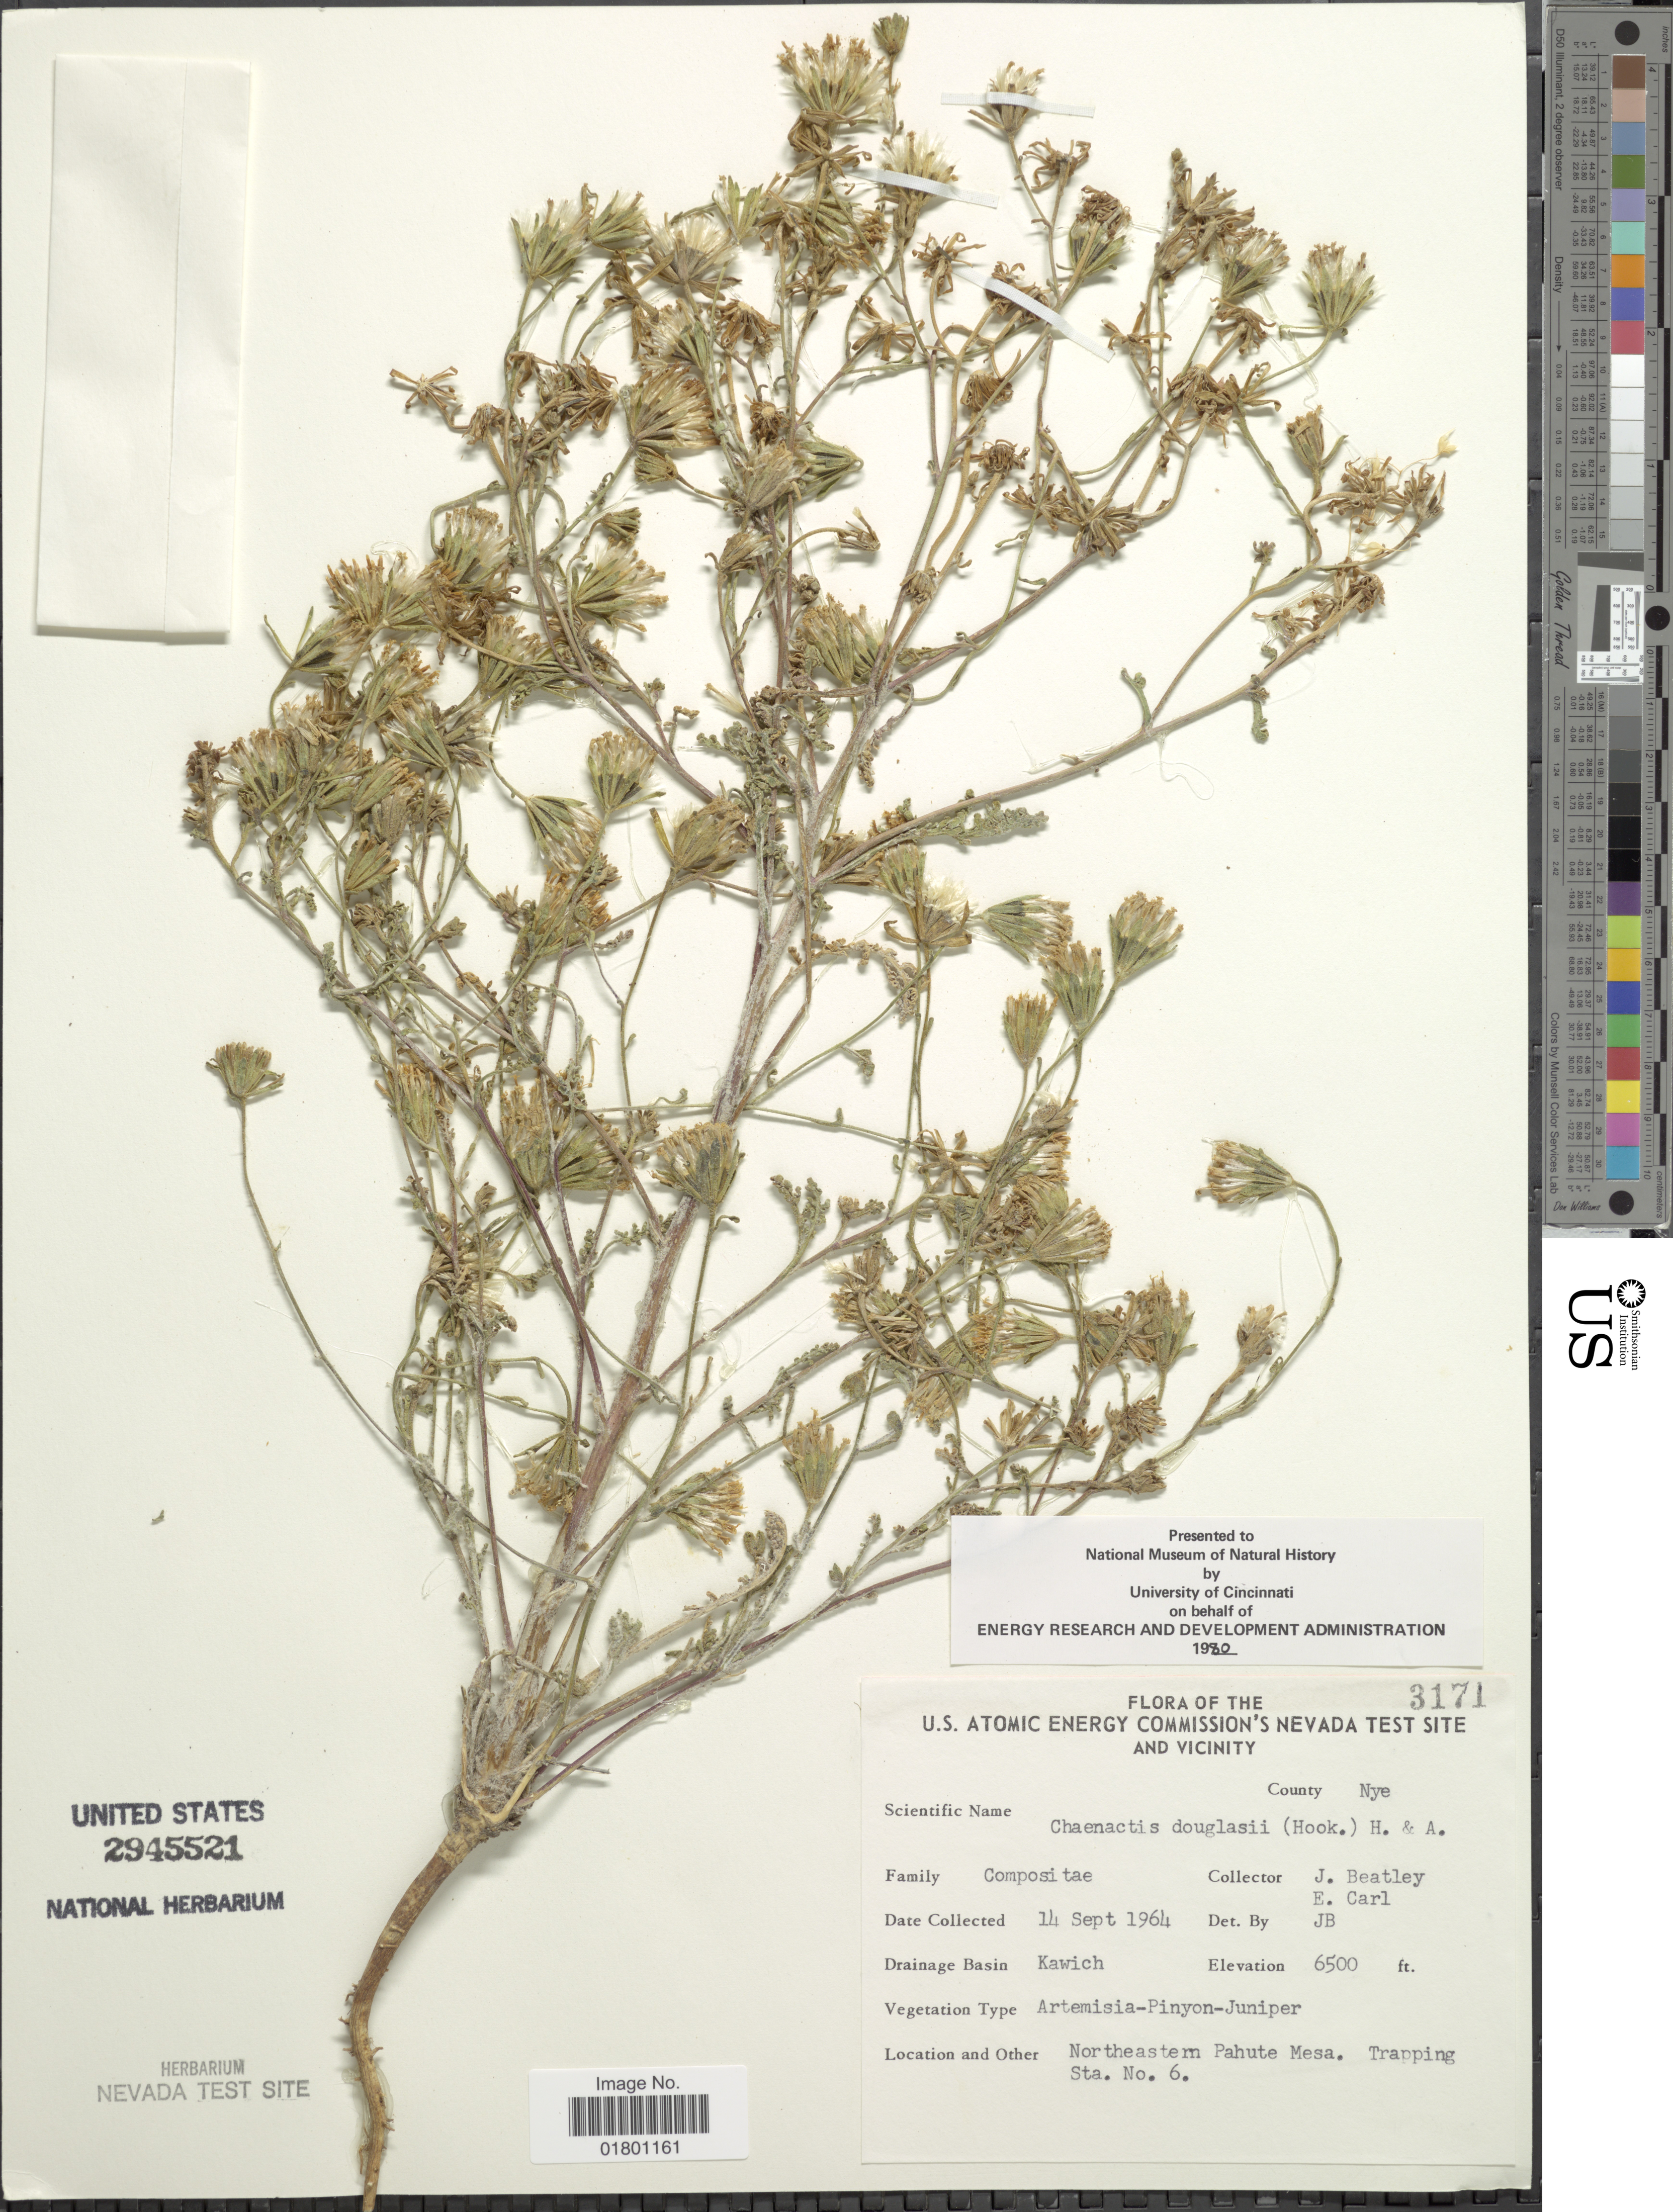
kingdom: Plantae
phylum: Tracheophyta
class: Magnoliopsida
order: Asterales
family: Asteraceae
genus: Chaenactis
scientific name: Chaenactis douglasii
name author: Hook. & Arn.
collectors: J. C. Beatley & E. Carl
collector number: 3171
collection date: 1964-09-14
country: United States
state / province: Nevada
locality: U.S. Atomic Energy Commission's Nevada Test Site and Vicinity, County Nye, Kawich, Northeastern Pahute Mesa, Trapping Sta. No. 6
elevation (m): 1981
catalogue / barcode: US 2945521